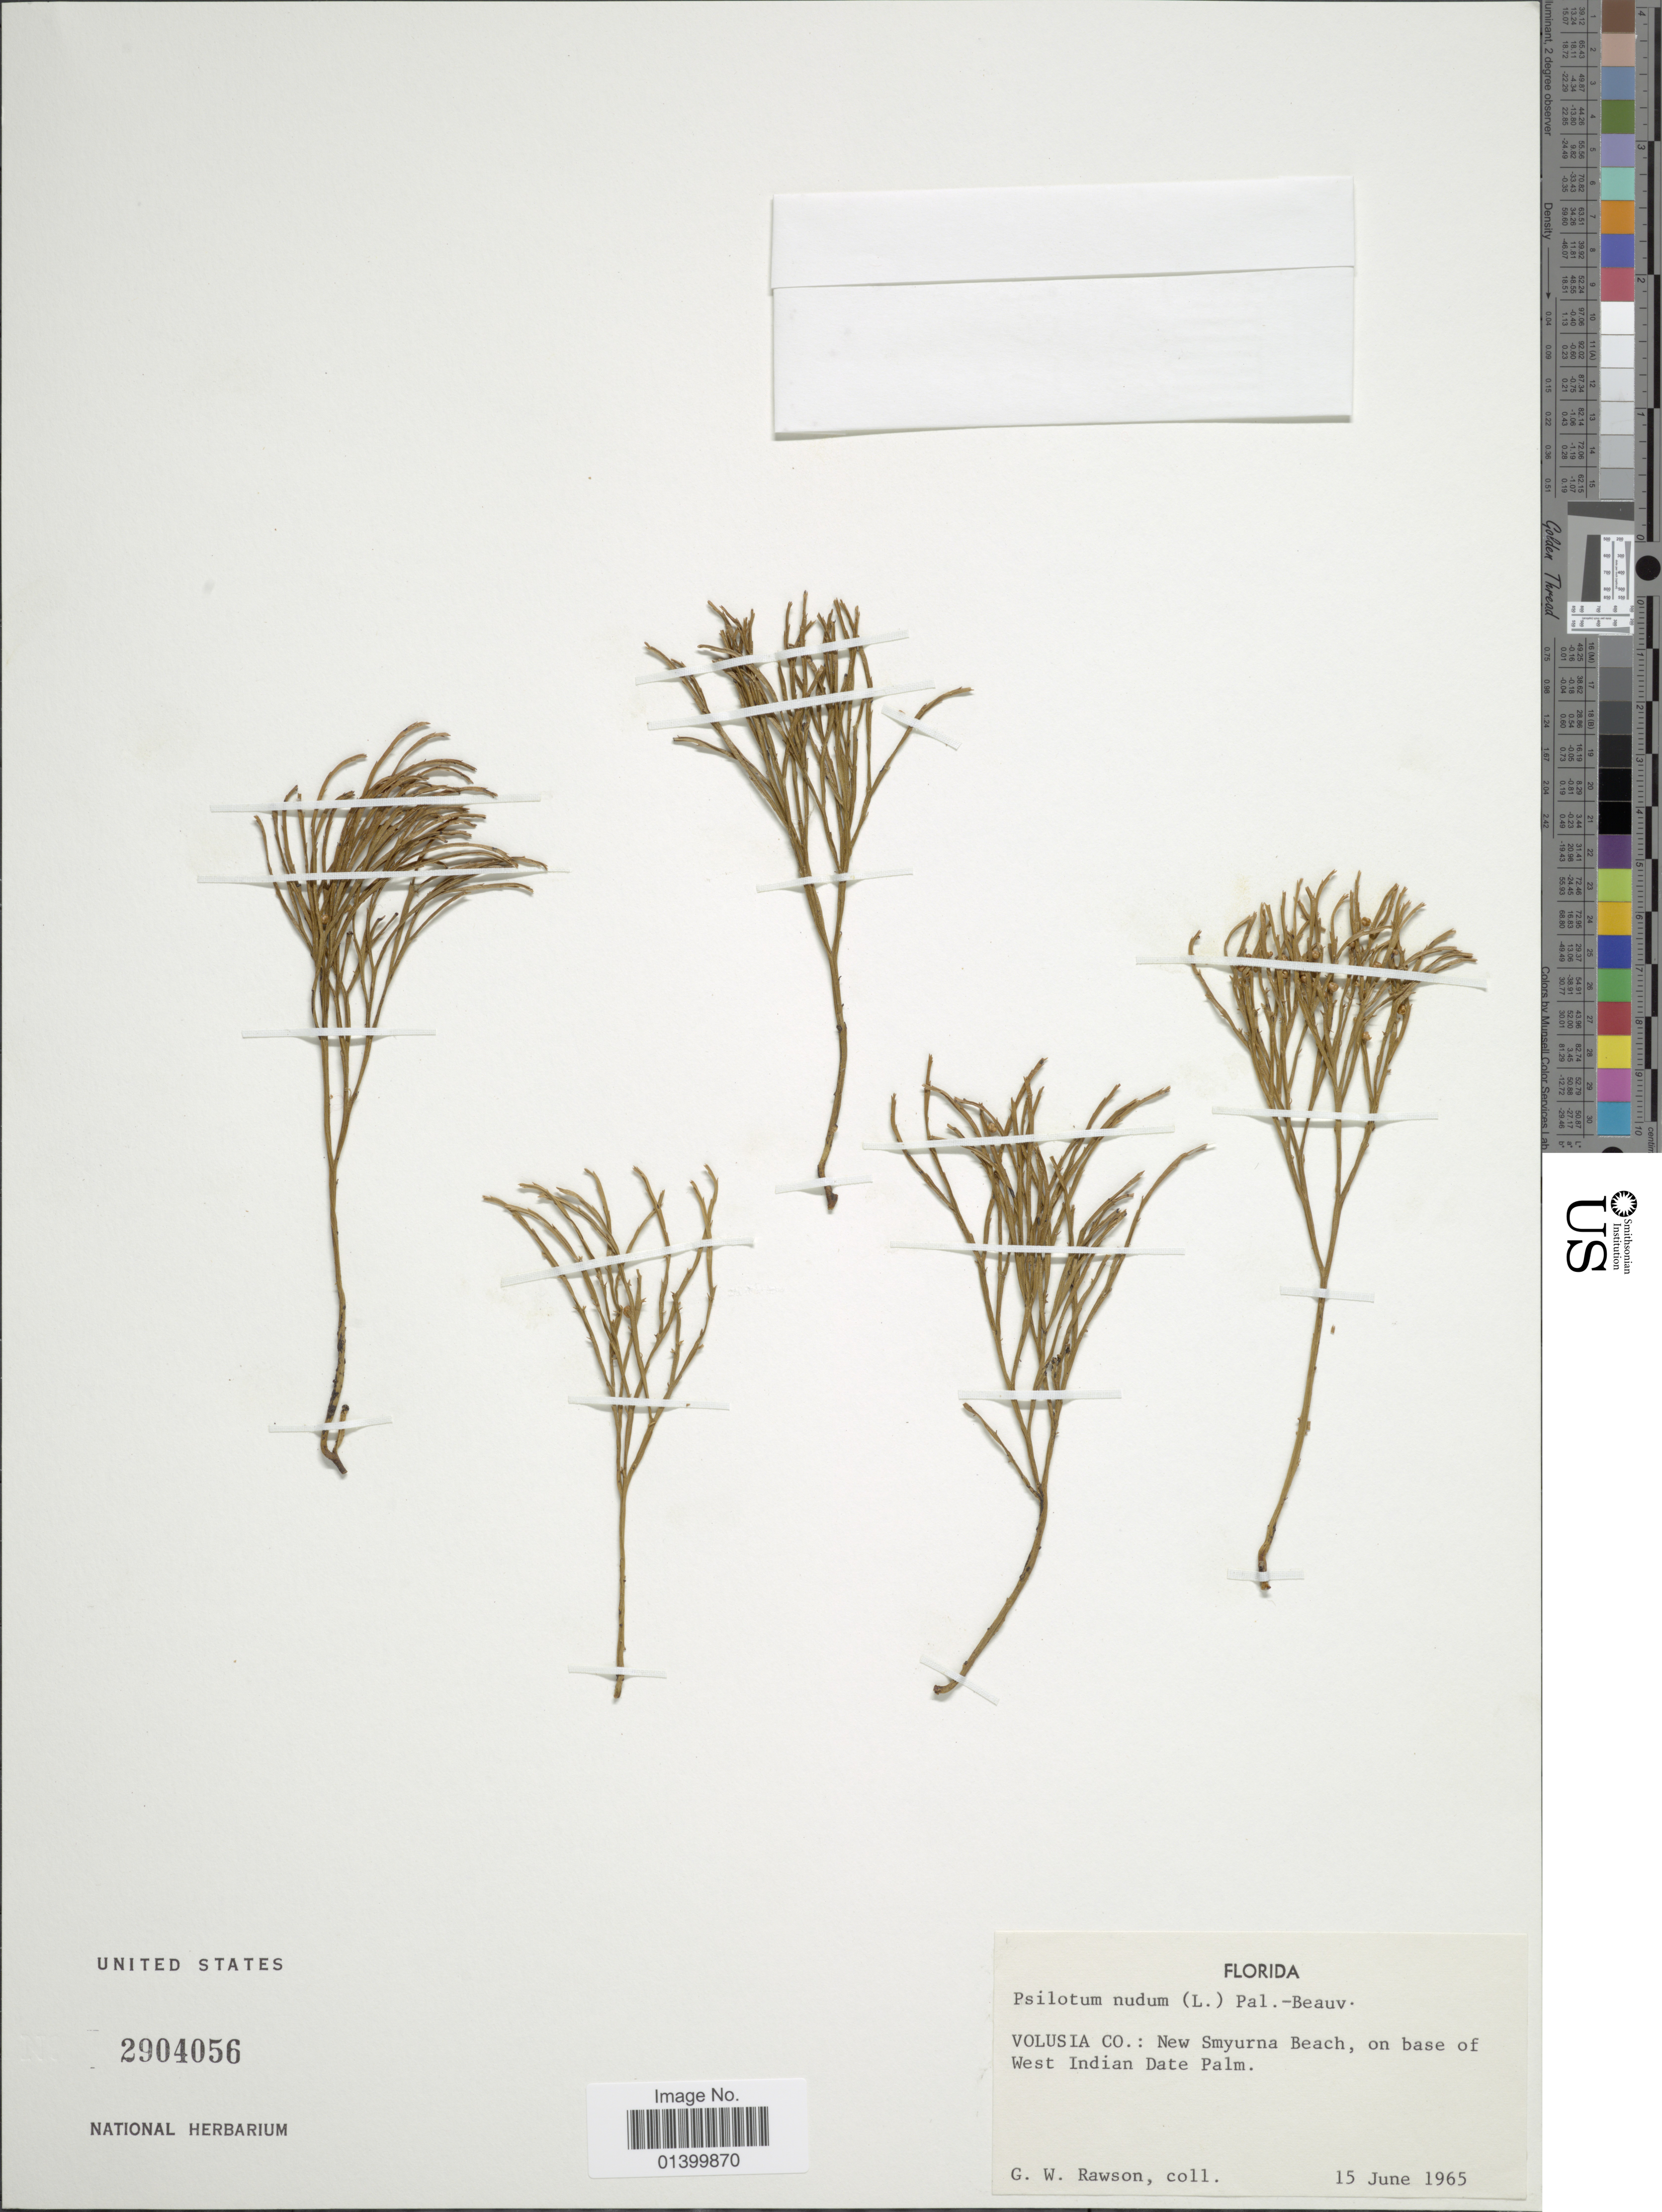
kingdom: Plantae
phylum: Tracheophyta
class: Polypodiopsida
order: Psilotales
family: Psilotaceae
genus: Psilotum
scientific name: Psilotum nudum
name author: (L.) P. Beauv.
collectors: G. W. Rawson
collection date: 1965-06-15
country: United States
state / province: Florida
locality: Volusia Co.: New Smyurna Beach, on base of West Indian Date Palm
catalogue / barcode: US 2904056